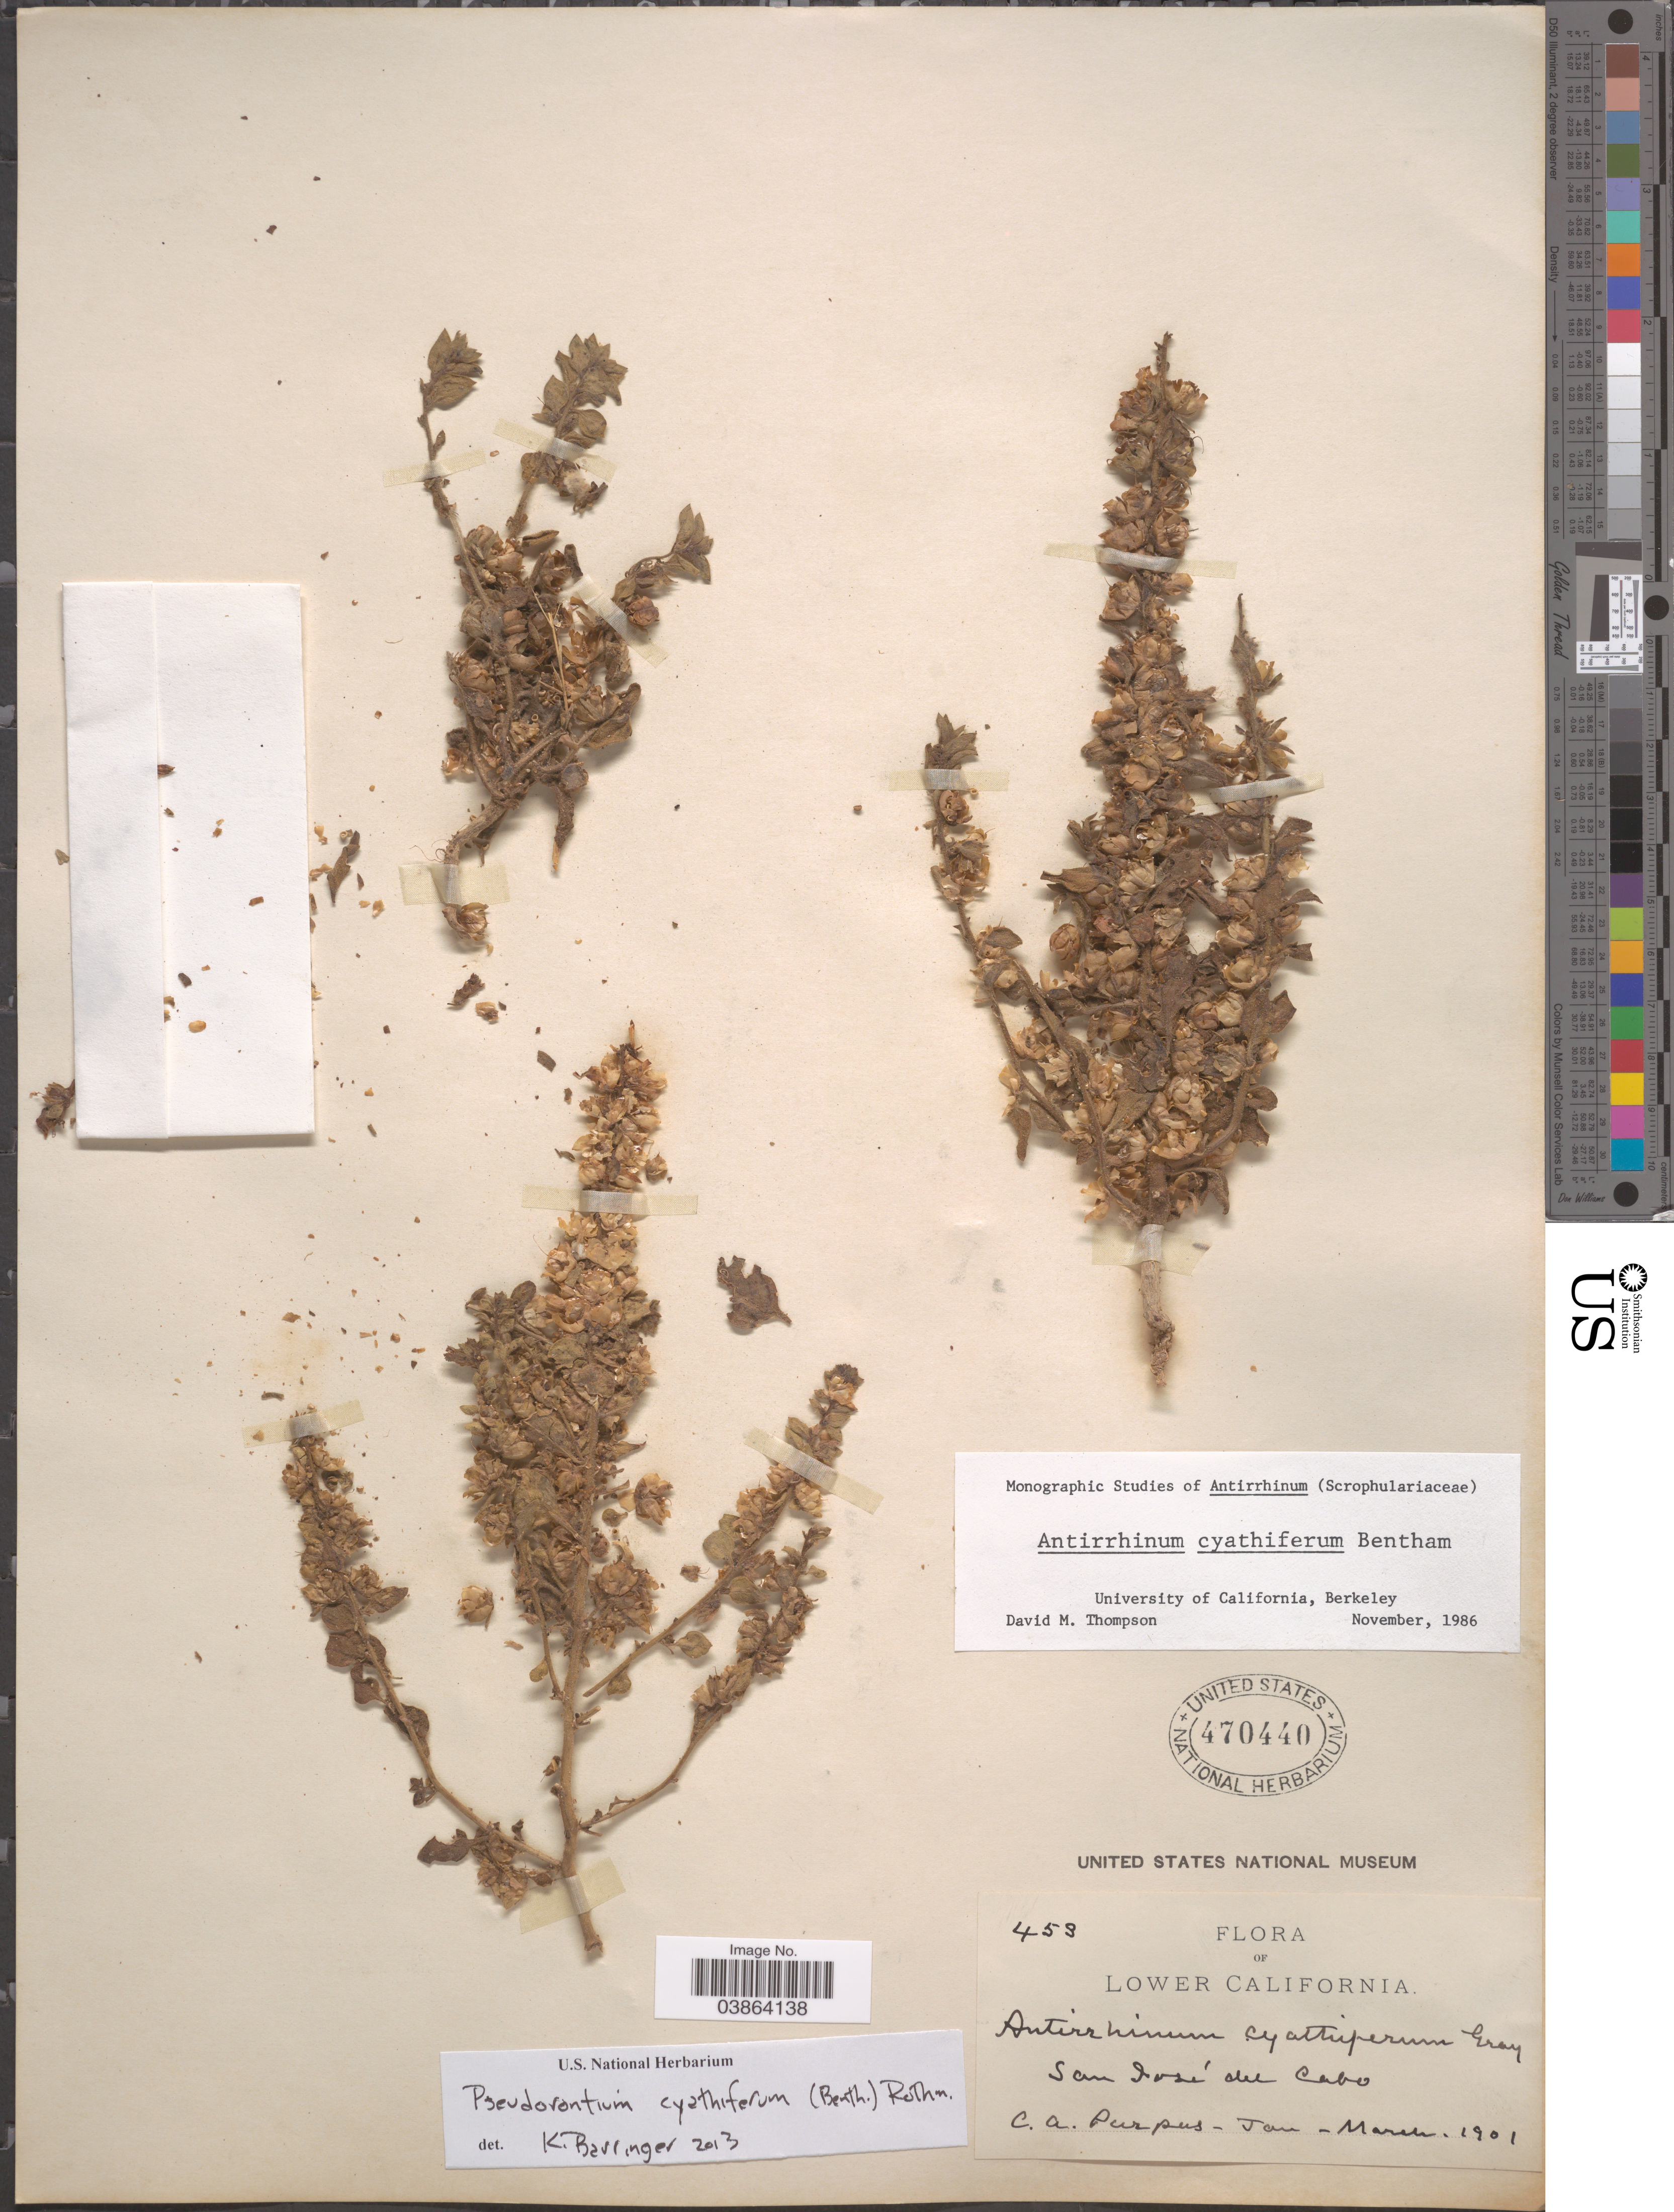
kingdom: Plantae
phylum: Tracheophyta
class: Magnoliopsida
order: Lamiales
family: Plantaginaceae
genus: Pseudorontium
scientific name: Pseudorontium cyathiferum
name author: (Benth.) Rothm.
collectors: C. A. Purpus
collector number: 458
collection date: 1901-01/1901-03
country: Mexico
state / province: Baja California Sur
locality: Lower California. San José del Cabo.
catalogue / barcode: US 470440